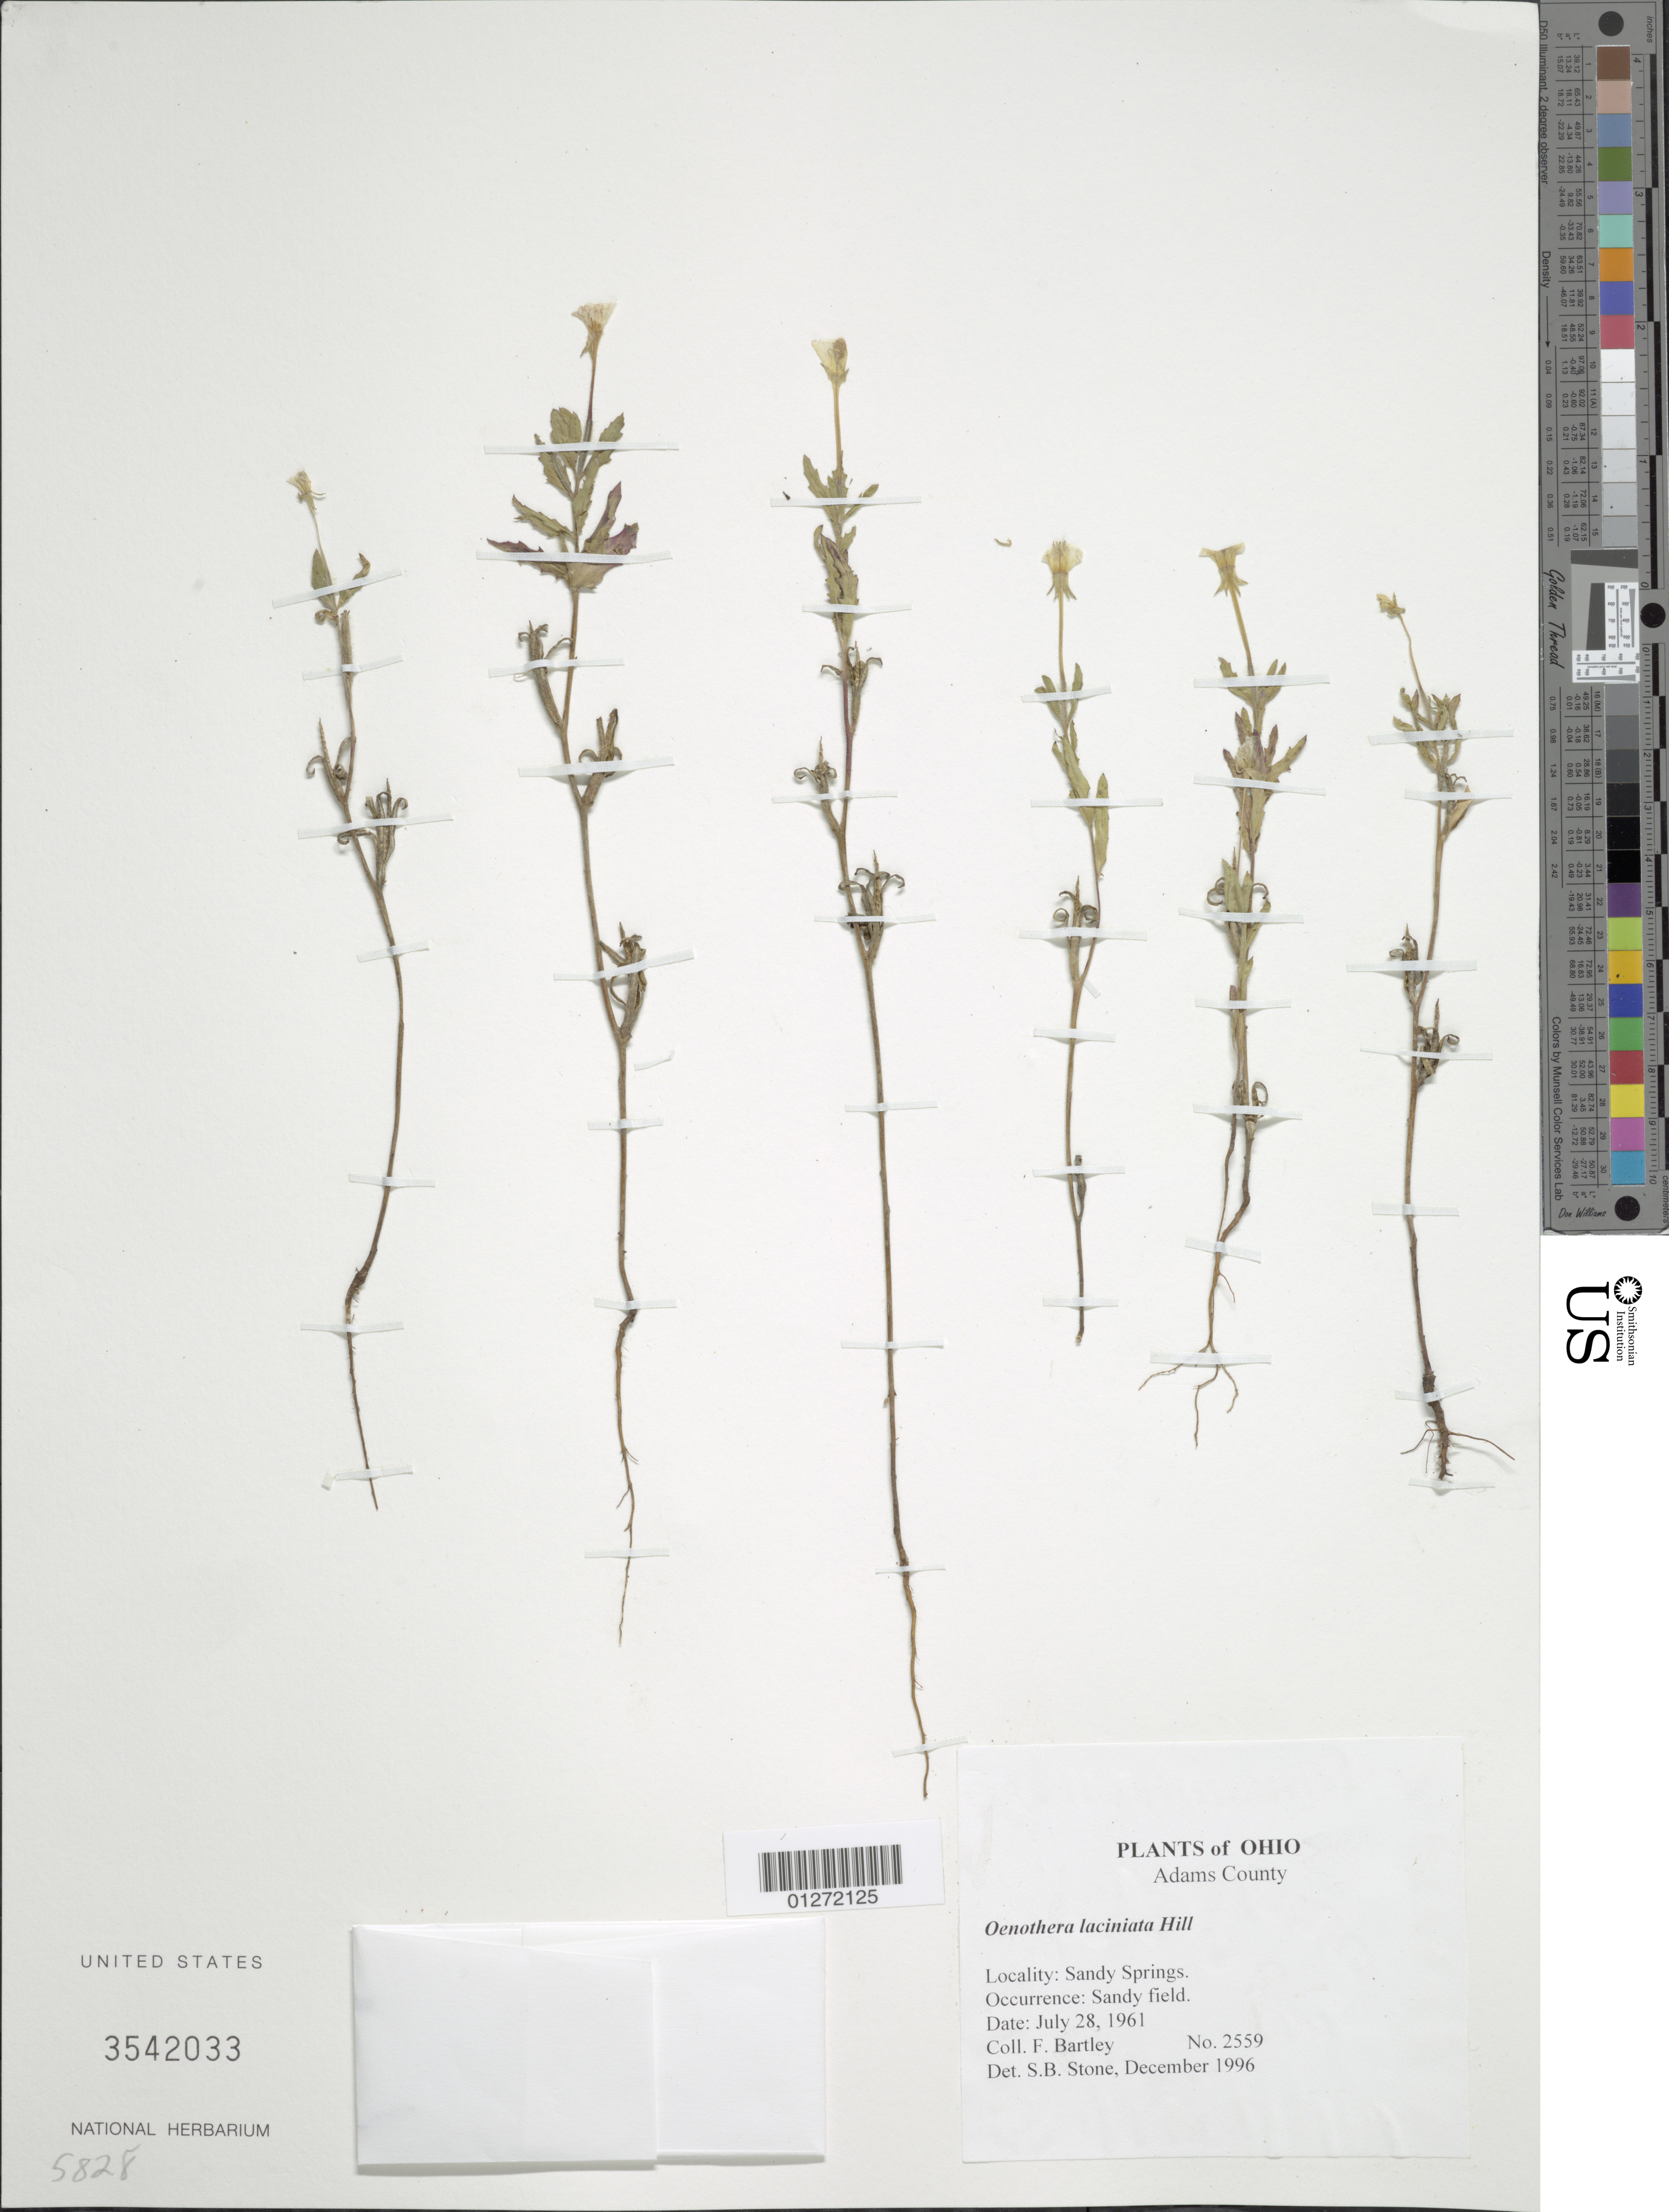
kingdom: Plantae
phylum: Tracheophyta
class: Magnoliopsida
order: Myrtales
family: Onagraceae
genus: Oenothera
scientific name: Oenothera laciniata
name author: Hill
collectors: F. Bartley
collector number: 2559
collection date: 1961-07-28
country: United States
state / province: Ohio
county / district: Adams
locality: Sandy Springs.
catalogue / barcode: US 3542033